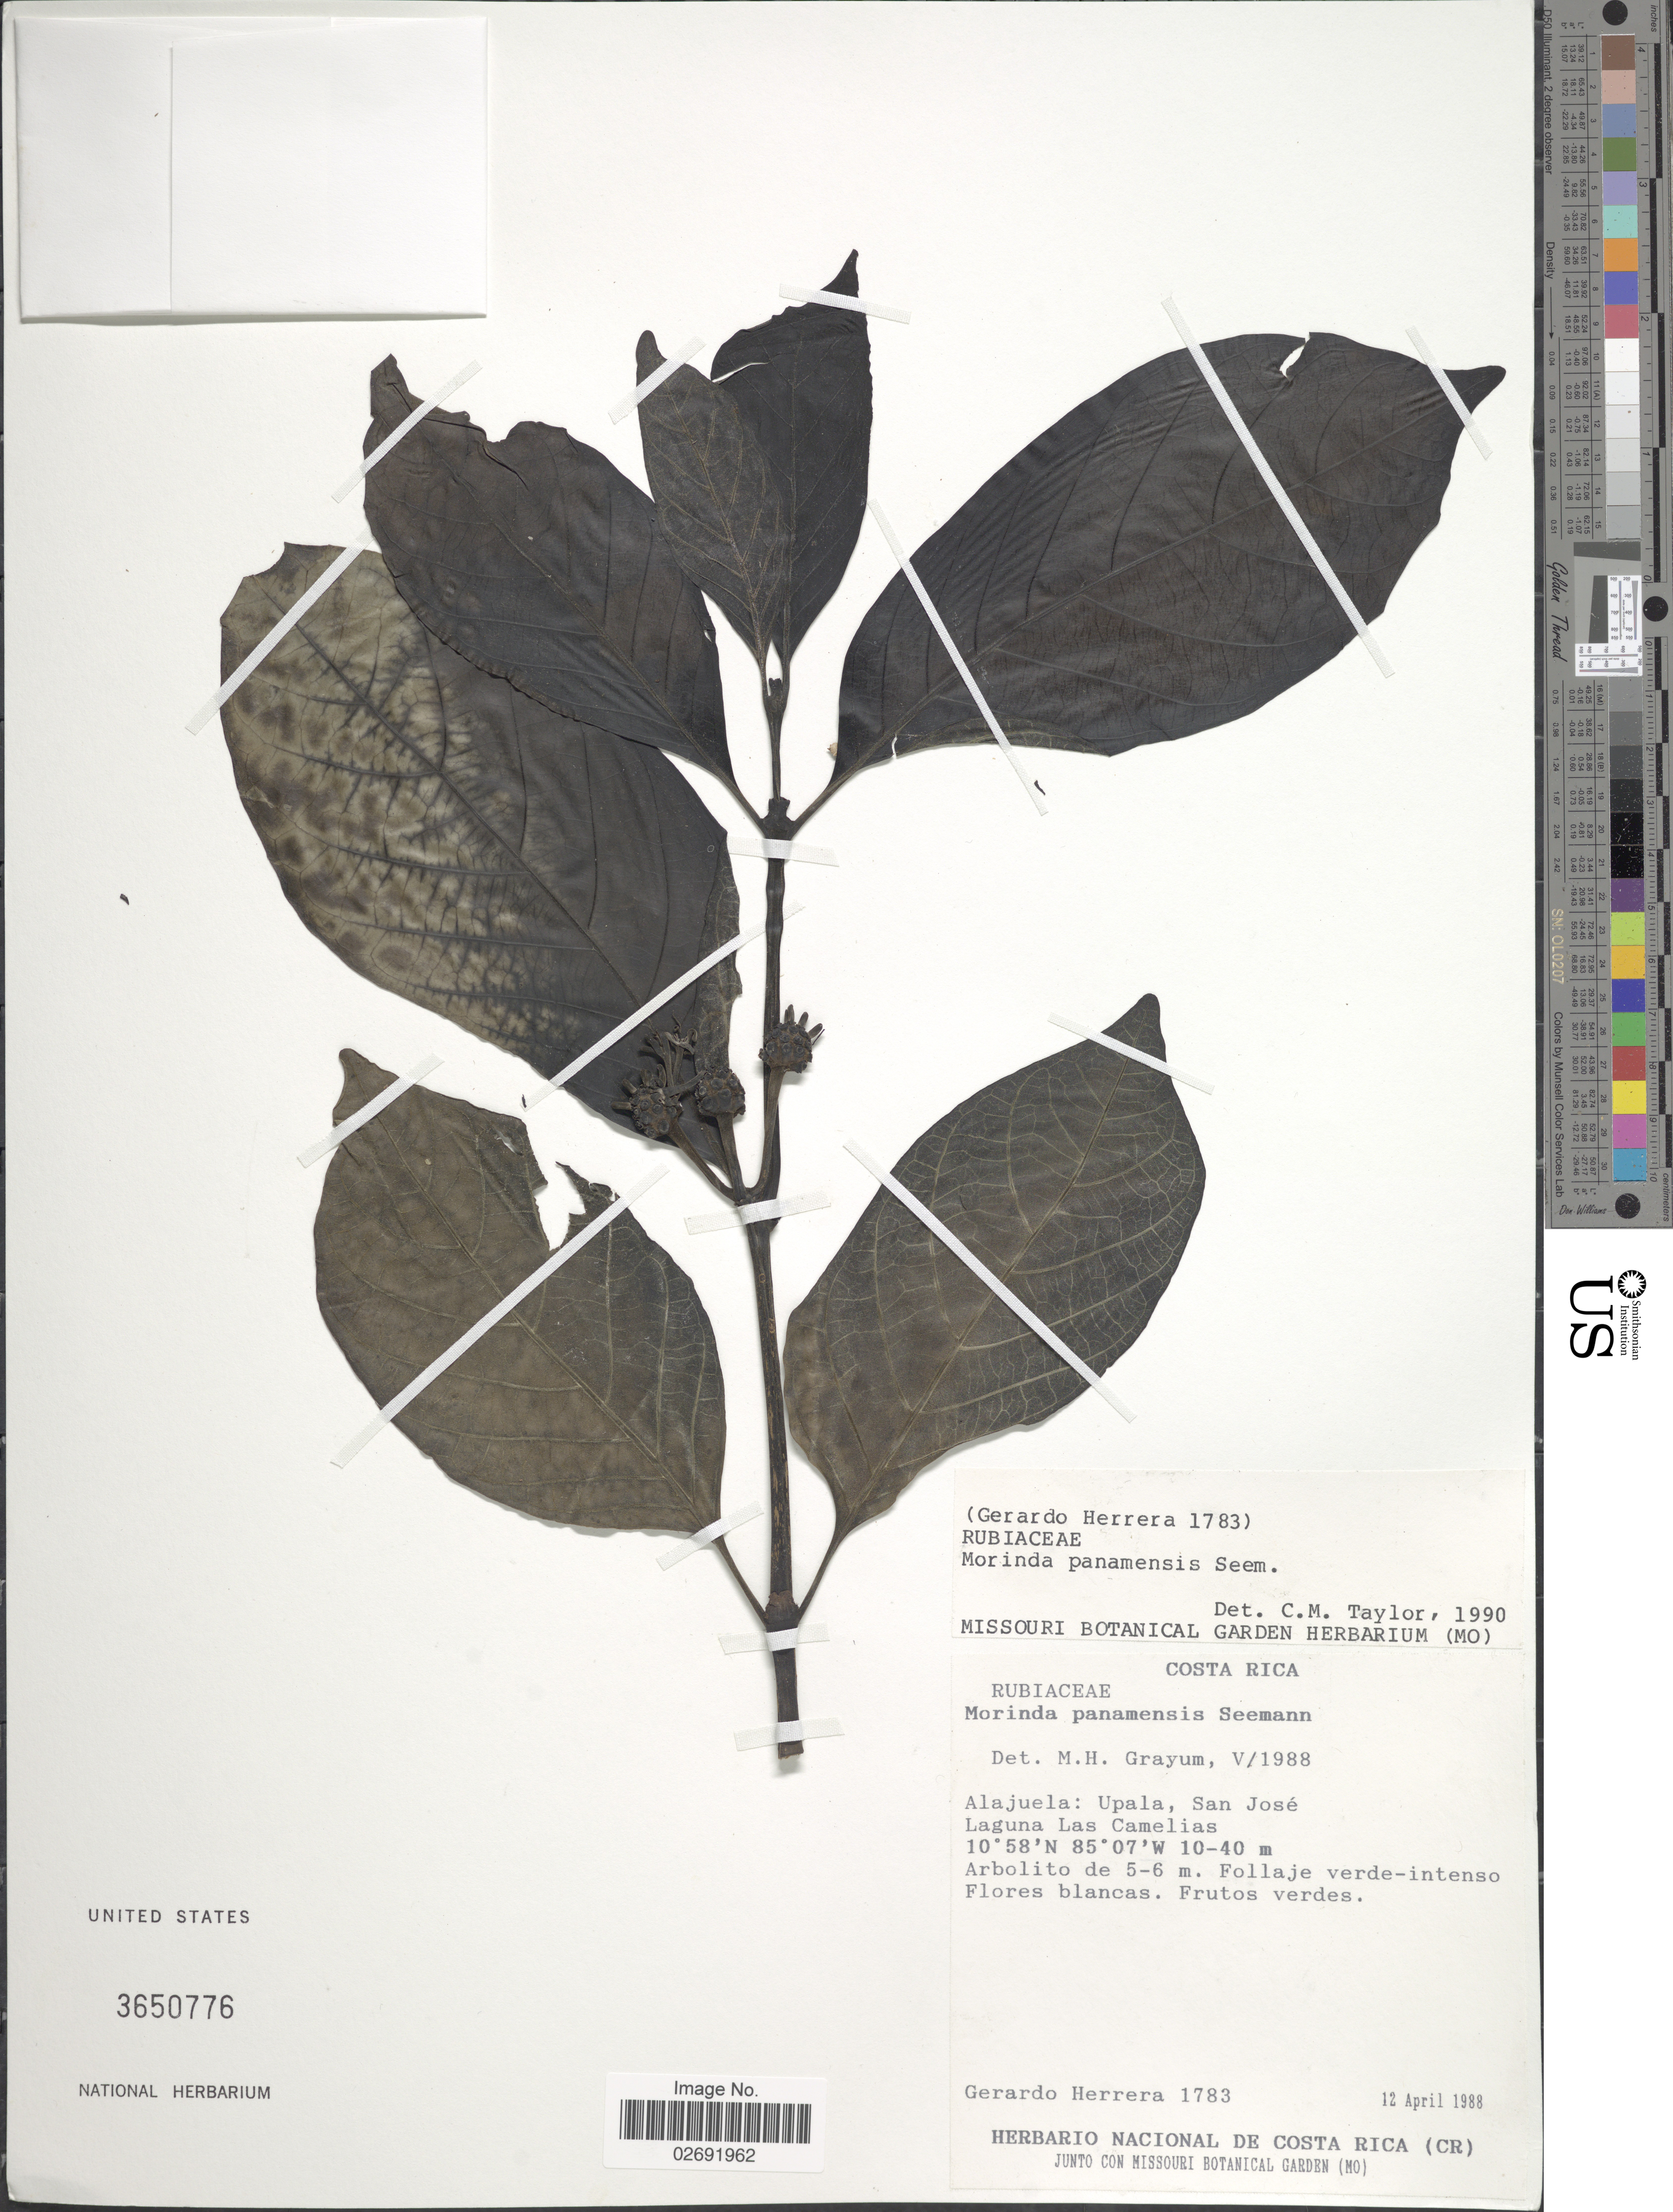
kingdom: Plantae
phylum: Tracheophyta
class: Magnoliopsida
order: Gentianales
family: Rubiaceae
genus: Morinda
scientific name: Morinda panamensis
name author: Seem.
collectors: G. Herrera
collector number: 1783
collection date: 1988-04-12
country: Costa Rica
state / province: Alajuela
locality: Upala, San José Laguna Las Camelias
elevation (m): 10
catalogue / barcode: US 3650776